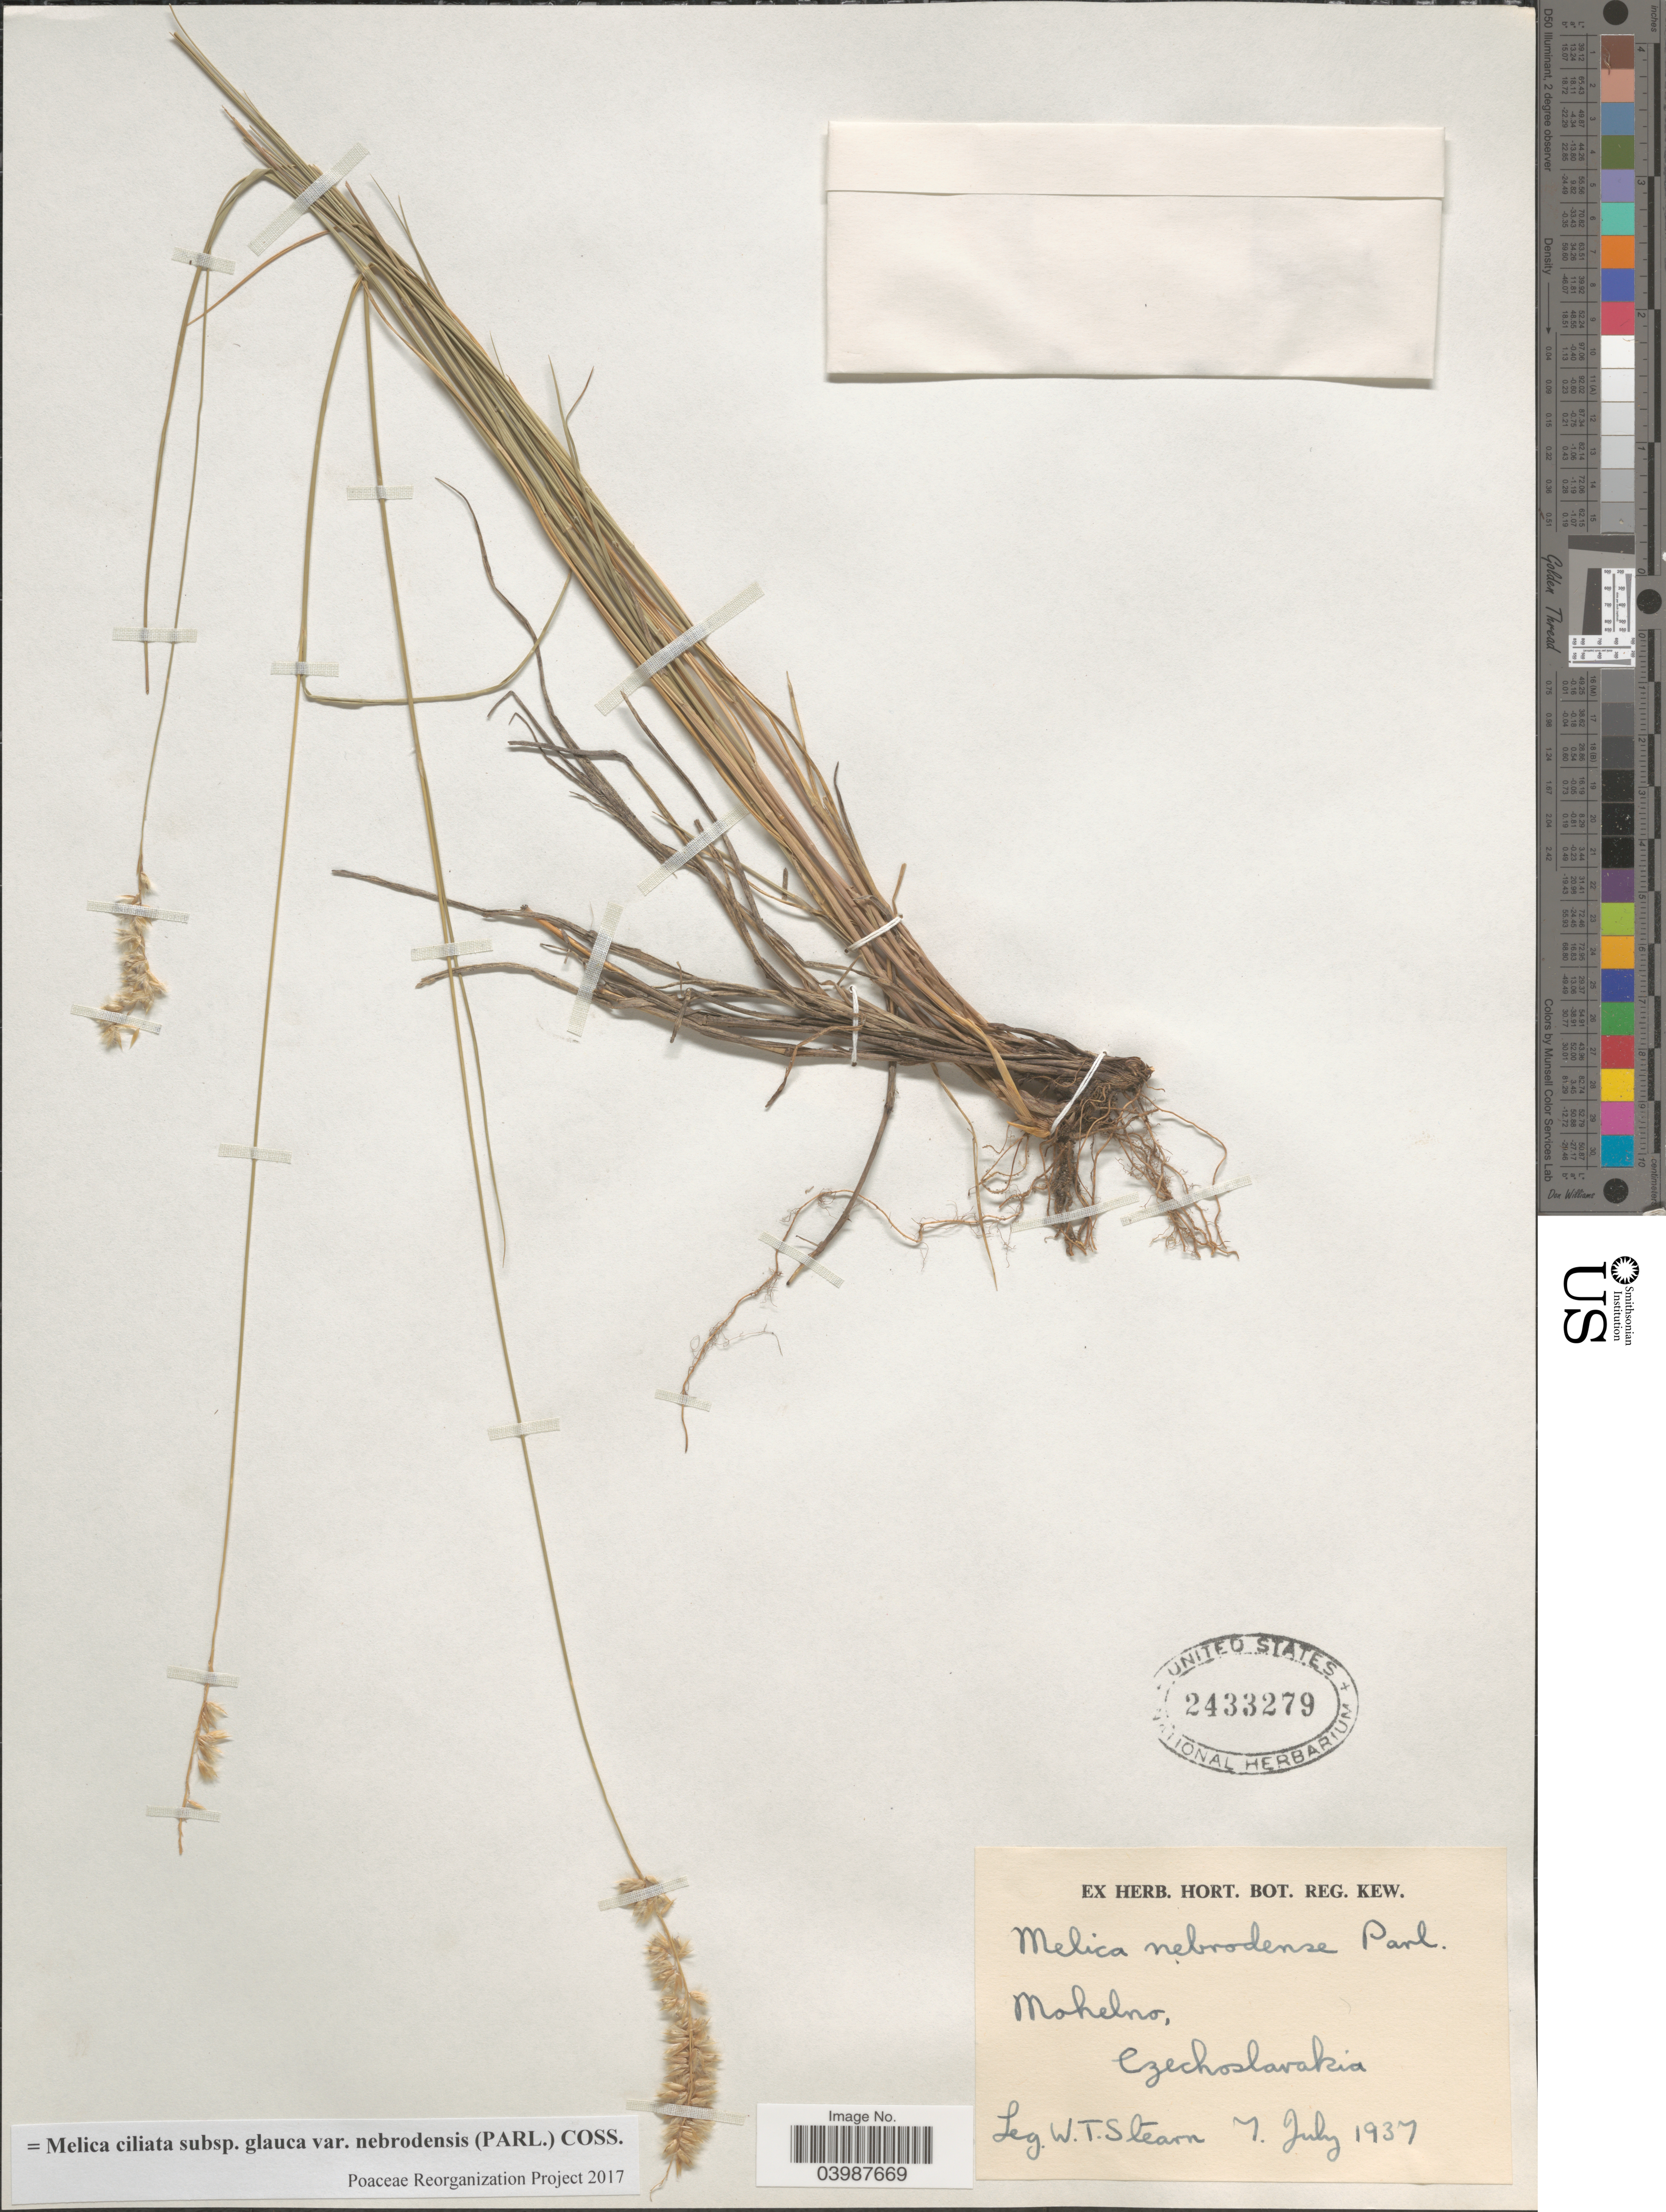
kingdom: Plantae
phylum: Tracheophyta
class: Liliopsida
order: Poales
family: Poaceae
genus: Melica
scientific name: Melica ciliata subsp. glauca var. nebrodensis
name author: (Parl.) Coss.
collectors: W. T. Stearn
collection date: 1937-07-07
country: Czechia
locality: Mohelno, Czechoslavakia.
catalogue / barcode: US 2433279